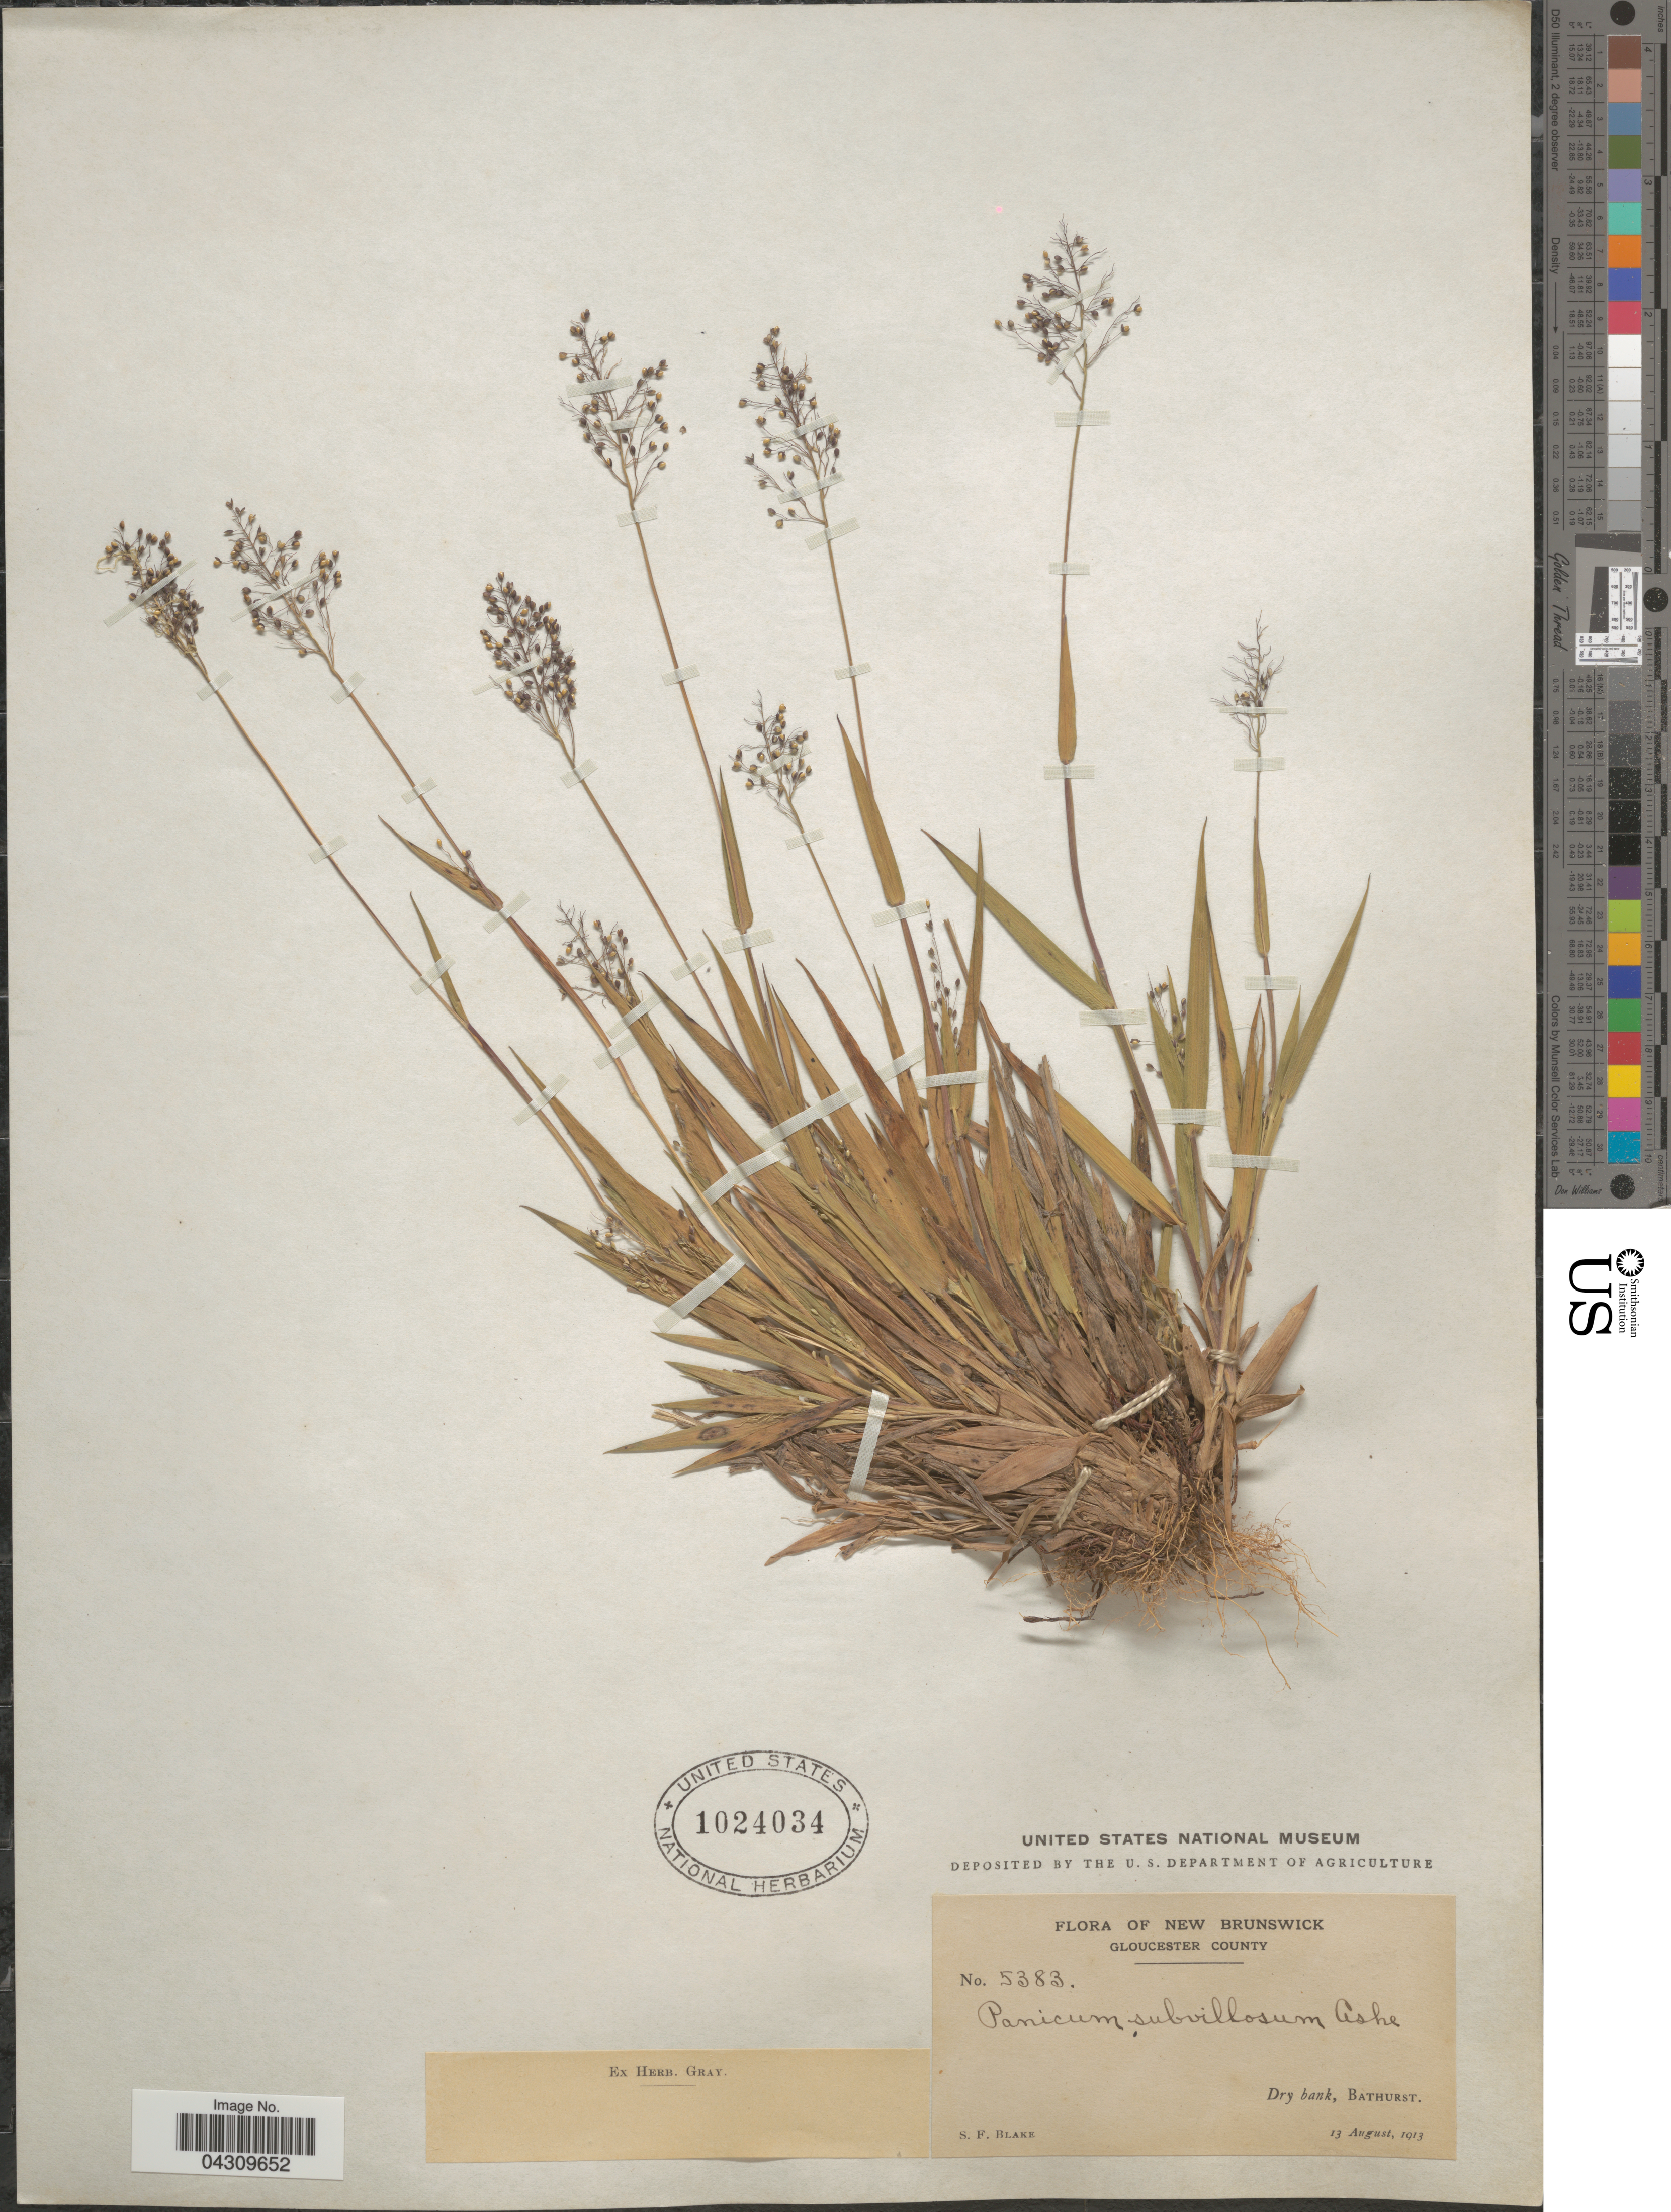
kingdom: Plantae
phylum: Tracheophyta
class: Liliopsida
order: Poales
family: Poaceae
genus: Dichanthelium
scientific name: Dichanthelium acuminatum var. acuminatum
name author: (Sw.) Gould & C.A. Clark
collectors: S. Blake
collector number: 5383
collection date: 1913-08-13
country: Canada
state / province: New Brunswick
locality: Gloucester County. Dry bank, Bathurst.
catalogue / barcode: US 1024034